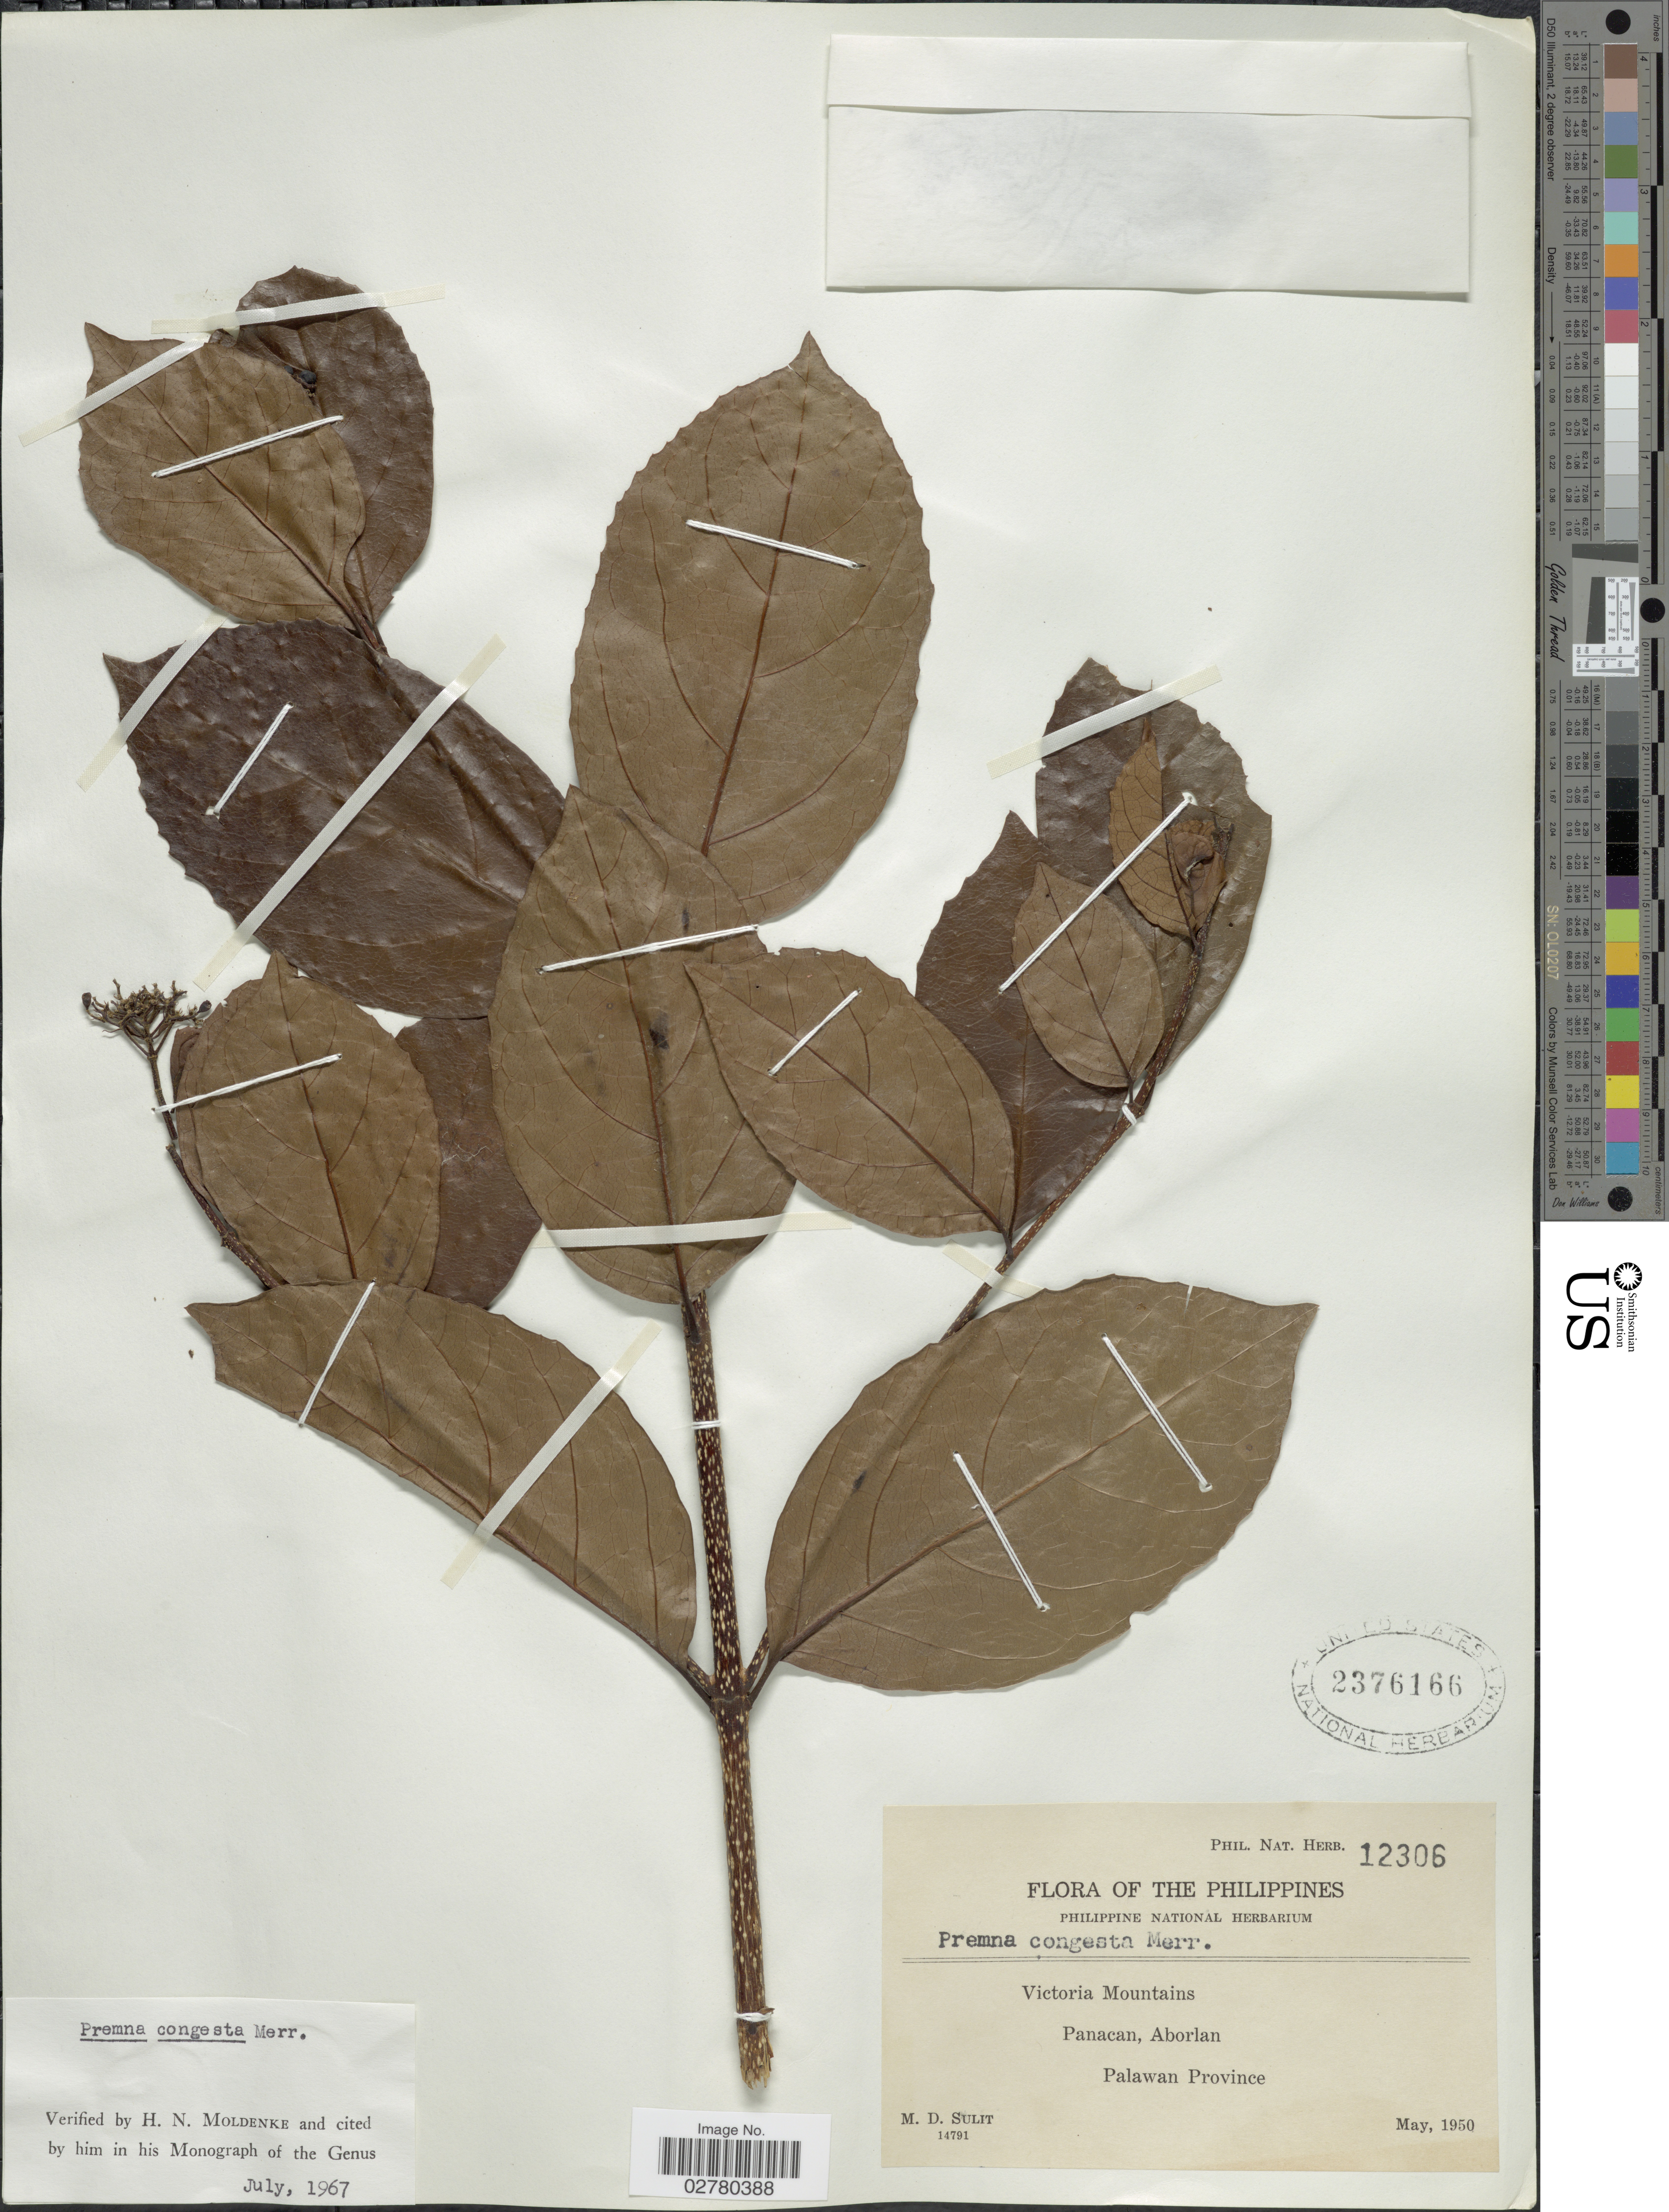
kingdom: Plantae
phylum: Tracheophyta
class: Magnoliopsida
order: Lamiales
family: Lamiaceae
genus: Premna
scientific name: Premna congesta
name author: Merr.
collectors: M. Sulit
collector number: Phil. Nat. Herb. 12306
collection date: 1950-05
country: Philippines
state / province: Mimaropa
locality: Victoria Mountains, Panacan, Aborlan, Palawan Province.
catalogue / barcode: US 2376166